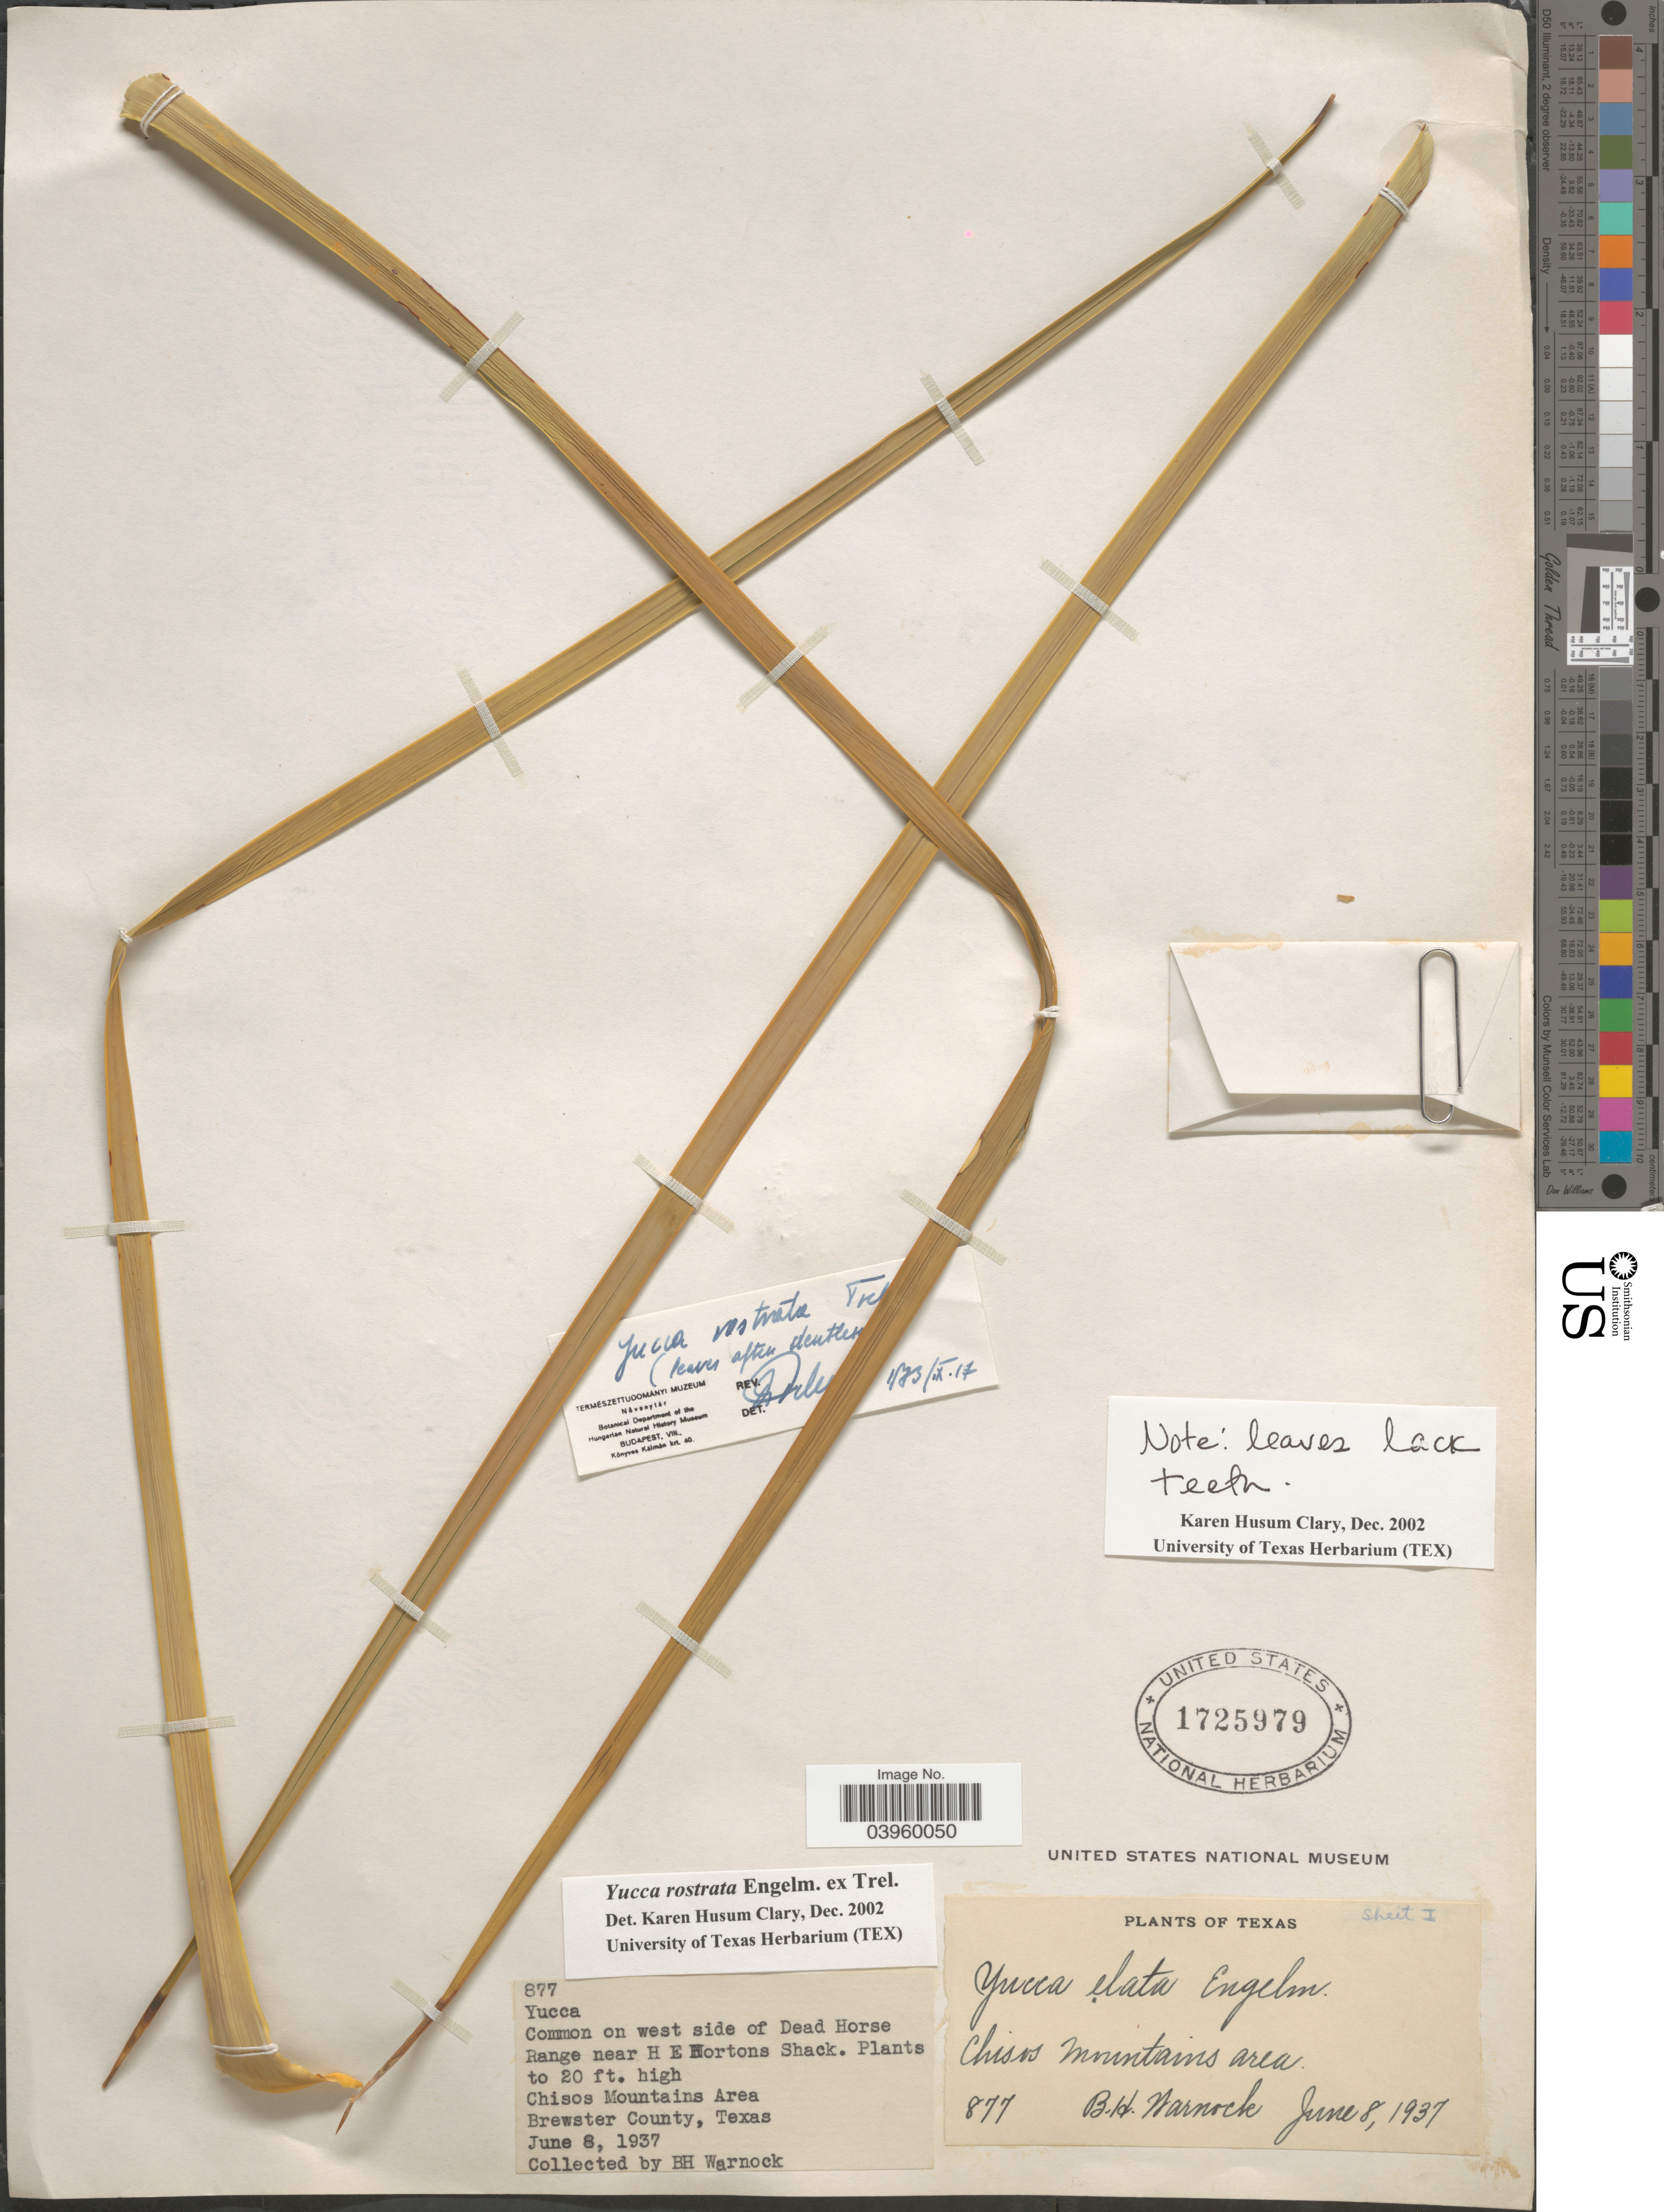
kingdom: Plantae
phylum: Tracheophyta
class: Liliopsida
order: Asparagales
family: Asparagaceae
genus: Yucca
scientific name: Yucca rostrata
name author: Engelm. ex Trel.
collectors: B. H. Warnock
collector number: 877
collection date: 1937-06-08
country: United States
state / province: Texas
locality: West side of Dead Horse Range near H E Nortons Shack. Chisos Mountains Area. Brewster County.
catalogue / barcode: US 1725979